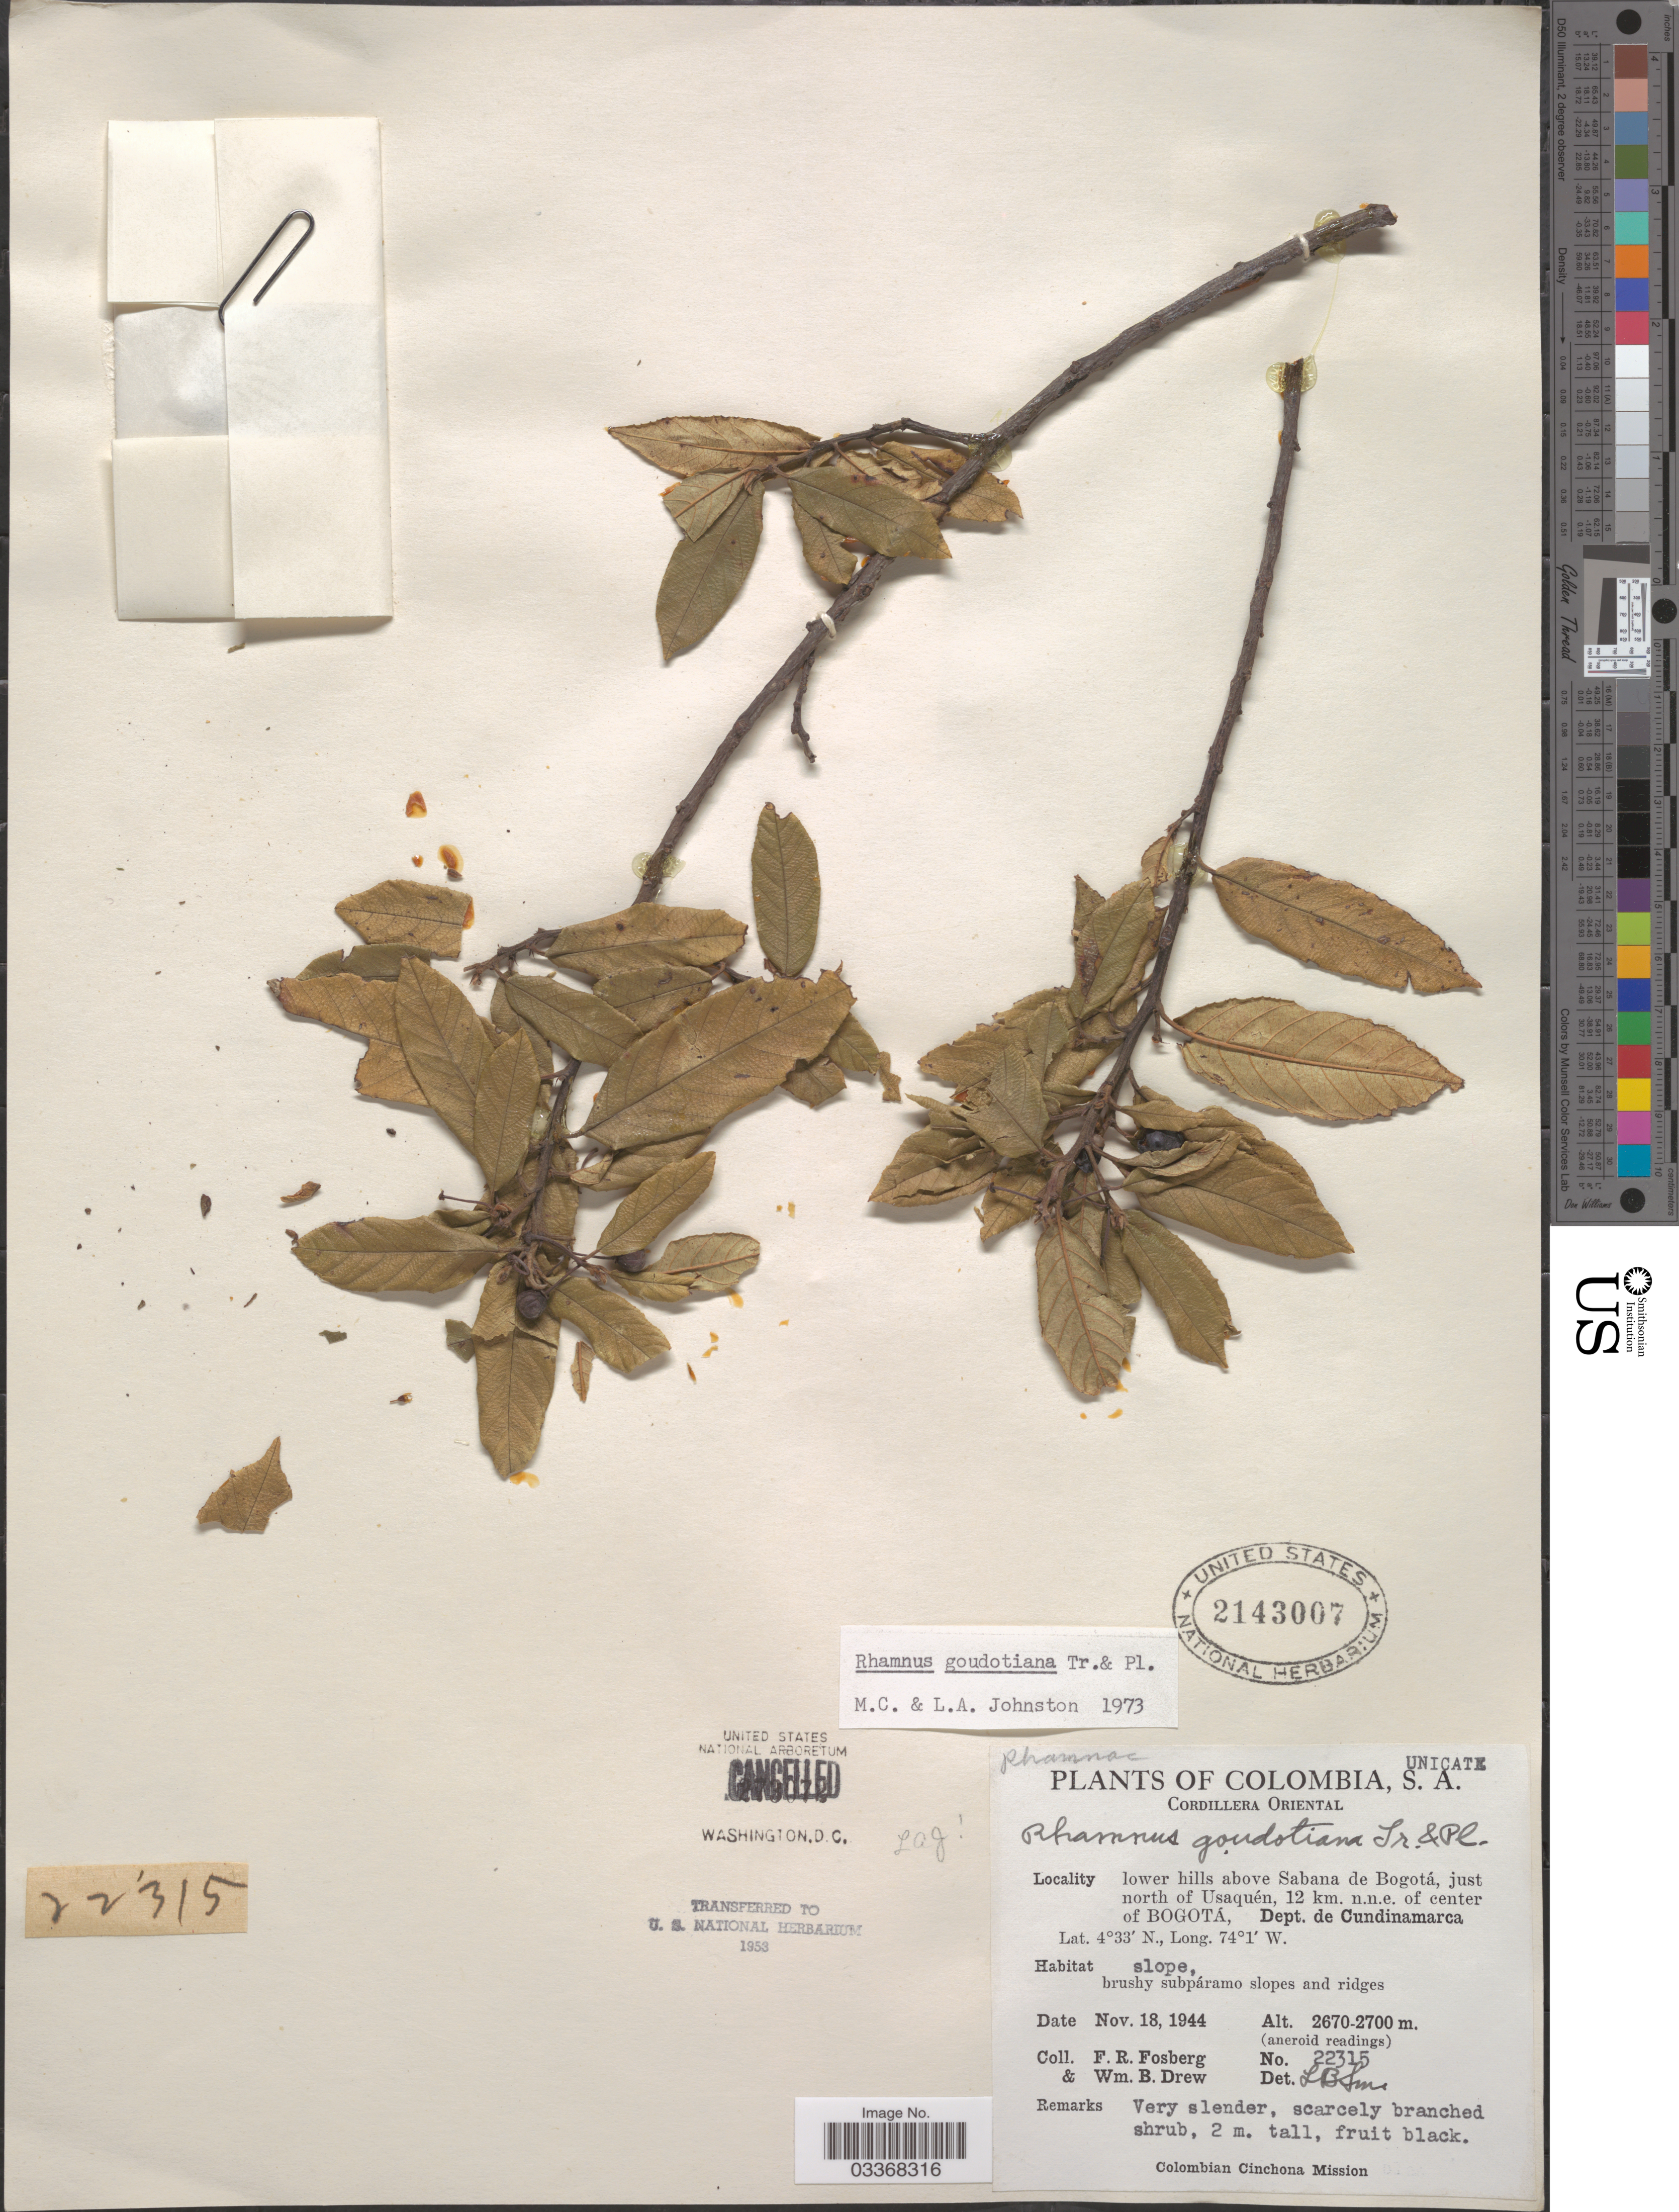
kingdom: Plantae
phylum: Tracheophyta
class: Magnoliopsida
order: Rosales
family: Rhamnaceae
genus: Frangula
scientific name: Frangula goudotiana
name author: (Triana & Planch.) Grubov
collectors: F. R. Fosberg & W. B. Drew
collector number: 22315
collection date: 1944-11-18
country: Colombia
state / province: Cundinamarca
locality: Cordillera Oriental. Lower hills above Sabana de Bogotá, just north of Usaquén, 12 km. n.n.e. of center of Bogotá, Dept. de Cundinamarca.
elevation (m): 2670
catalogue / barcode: US 2143007